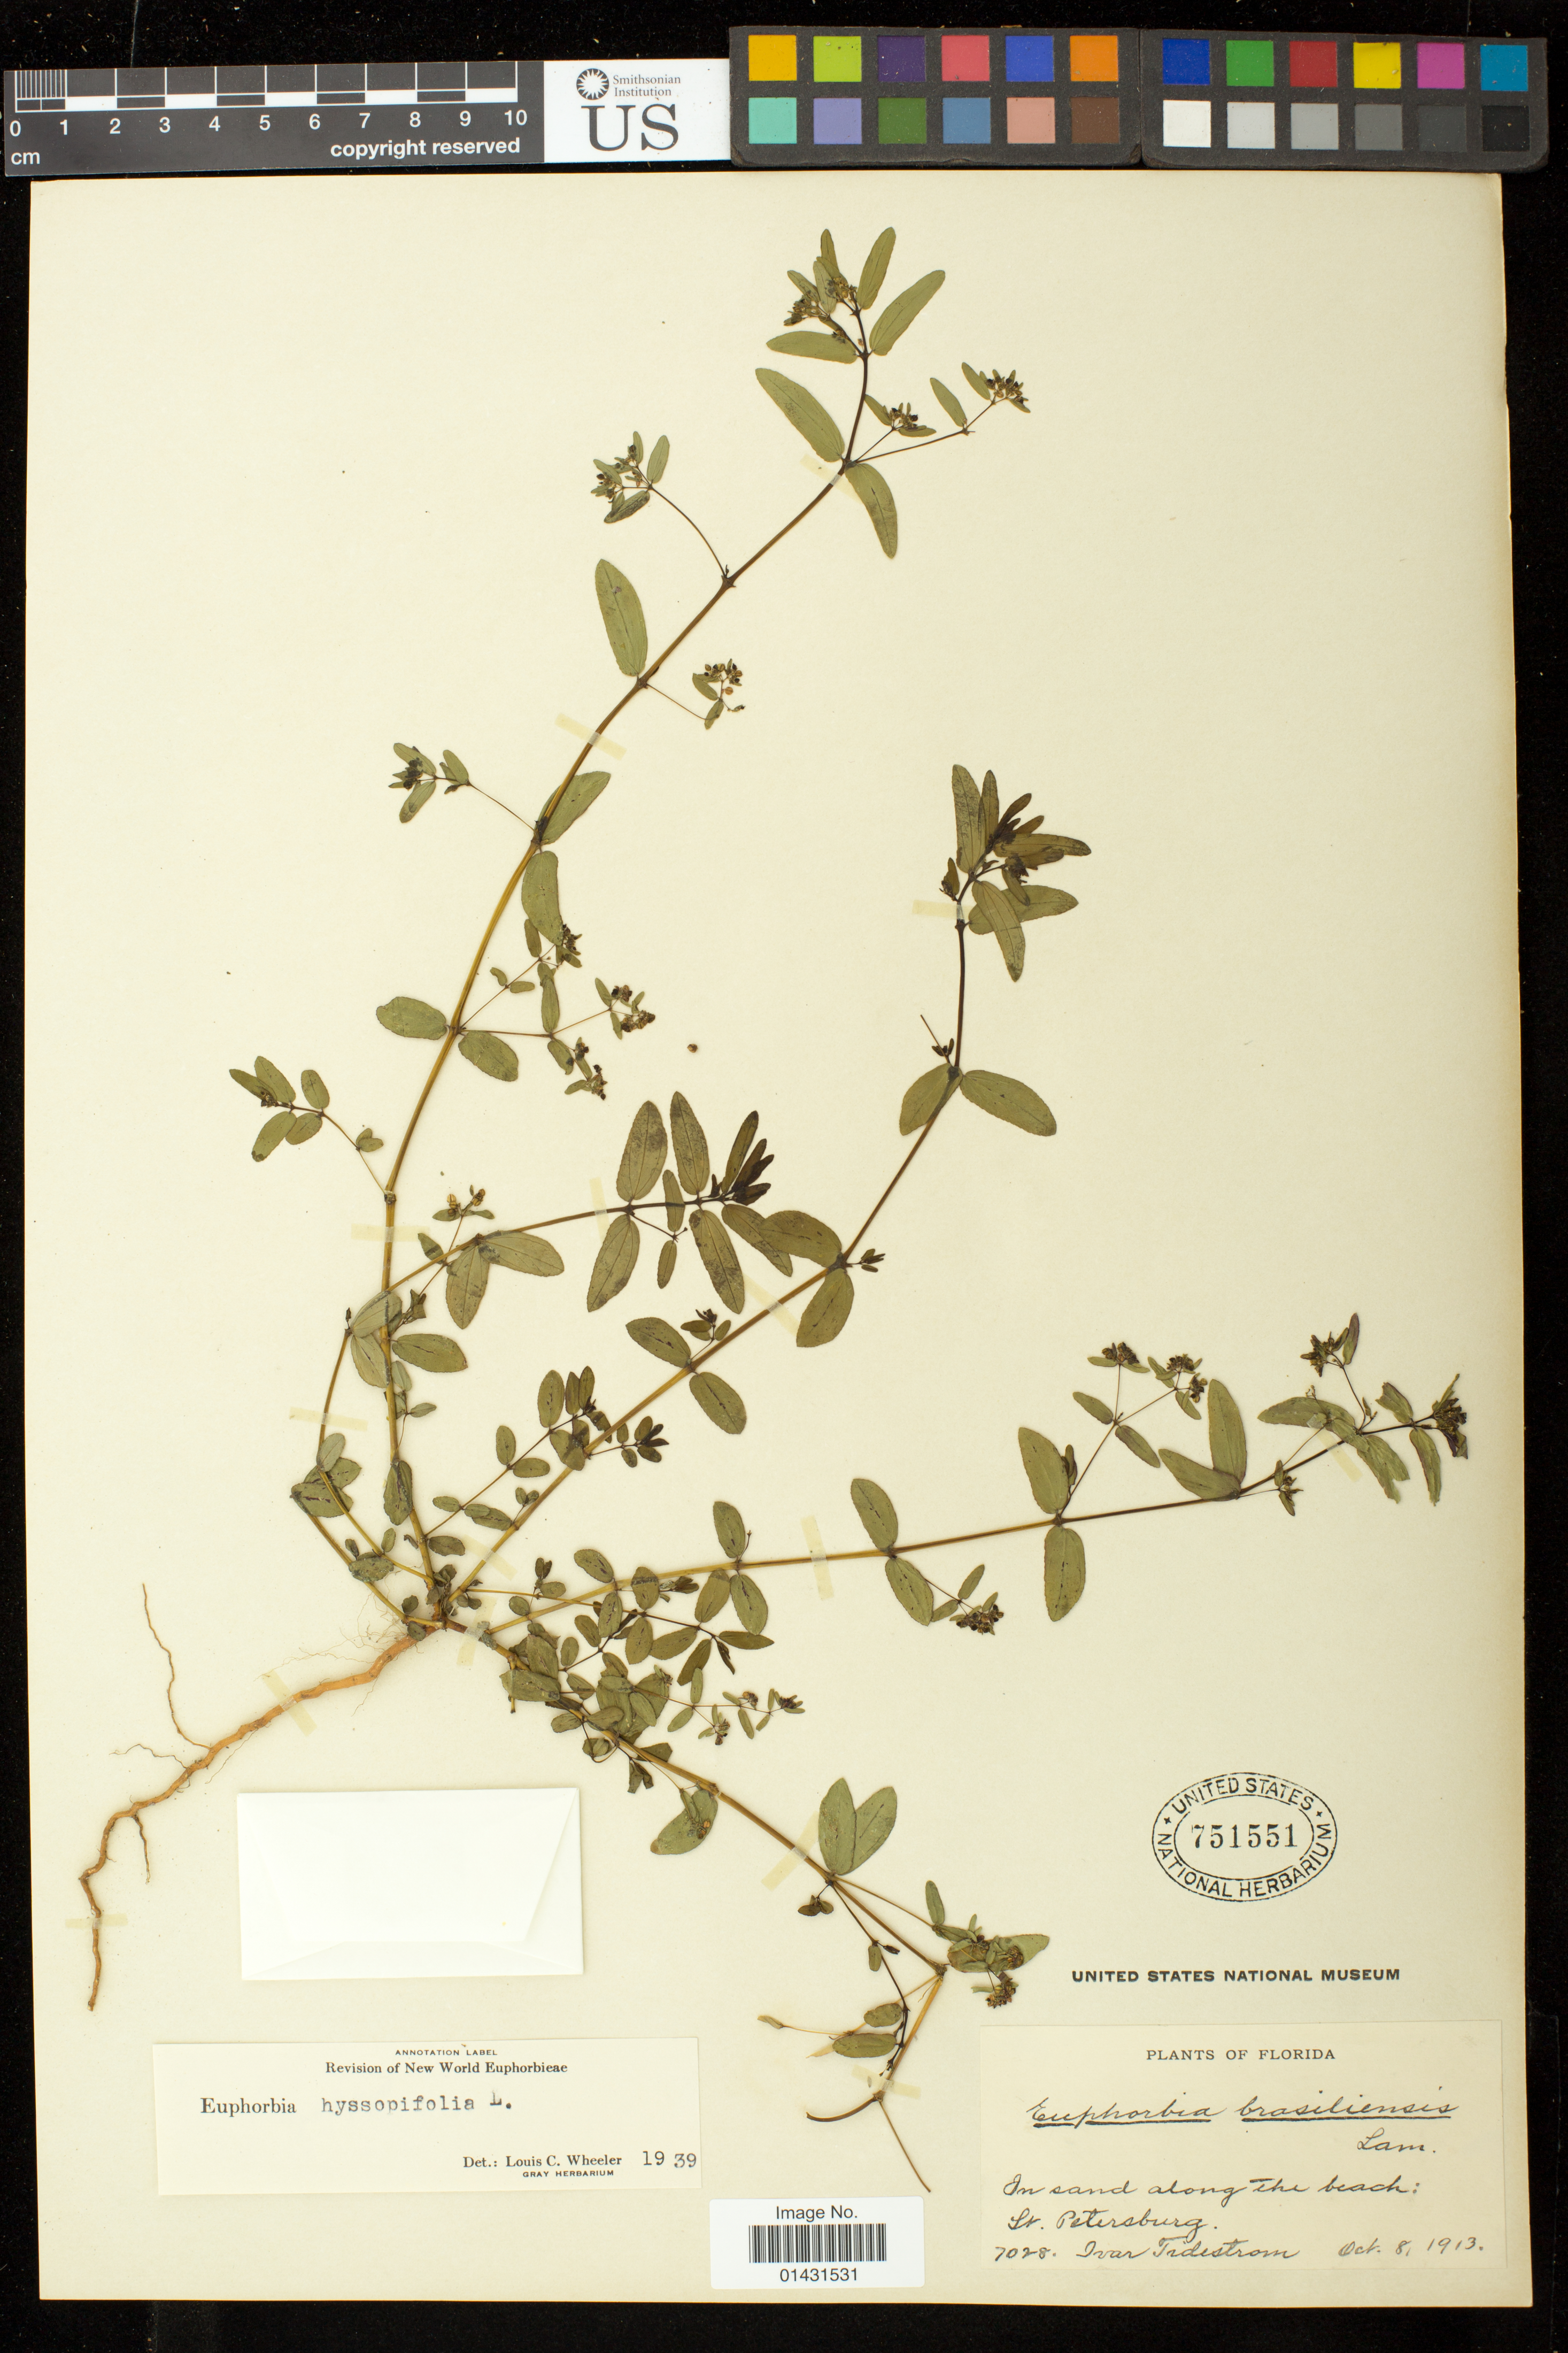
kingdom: Plantae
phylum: Tracheophyta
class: Magnoliopsida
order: Malpighiales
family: Euphorbiaceae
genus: Euphorbia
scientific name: Euphorbia hyssopifolia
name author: L.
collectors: I. F. Tidestrom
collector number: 7028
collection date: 1913-10-08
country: United States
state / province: Florida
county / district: Pinellas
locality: Along the beach: St. Petersburg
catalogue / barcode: US 751551